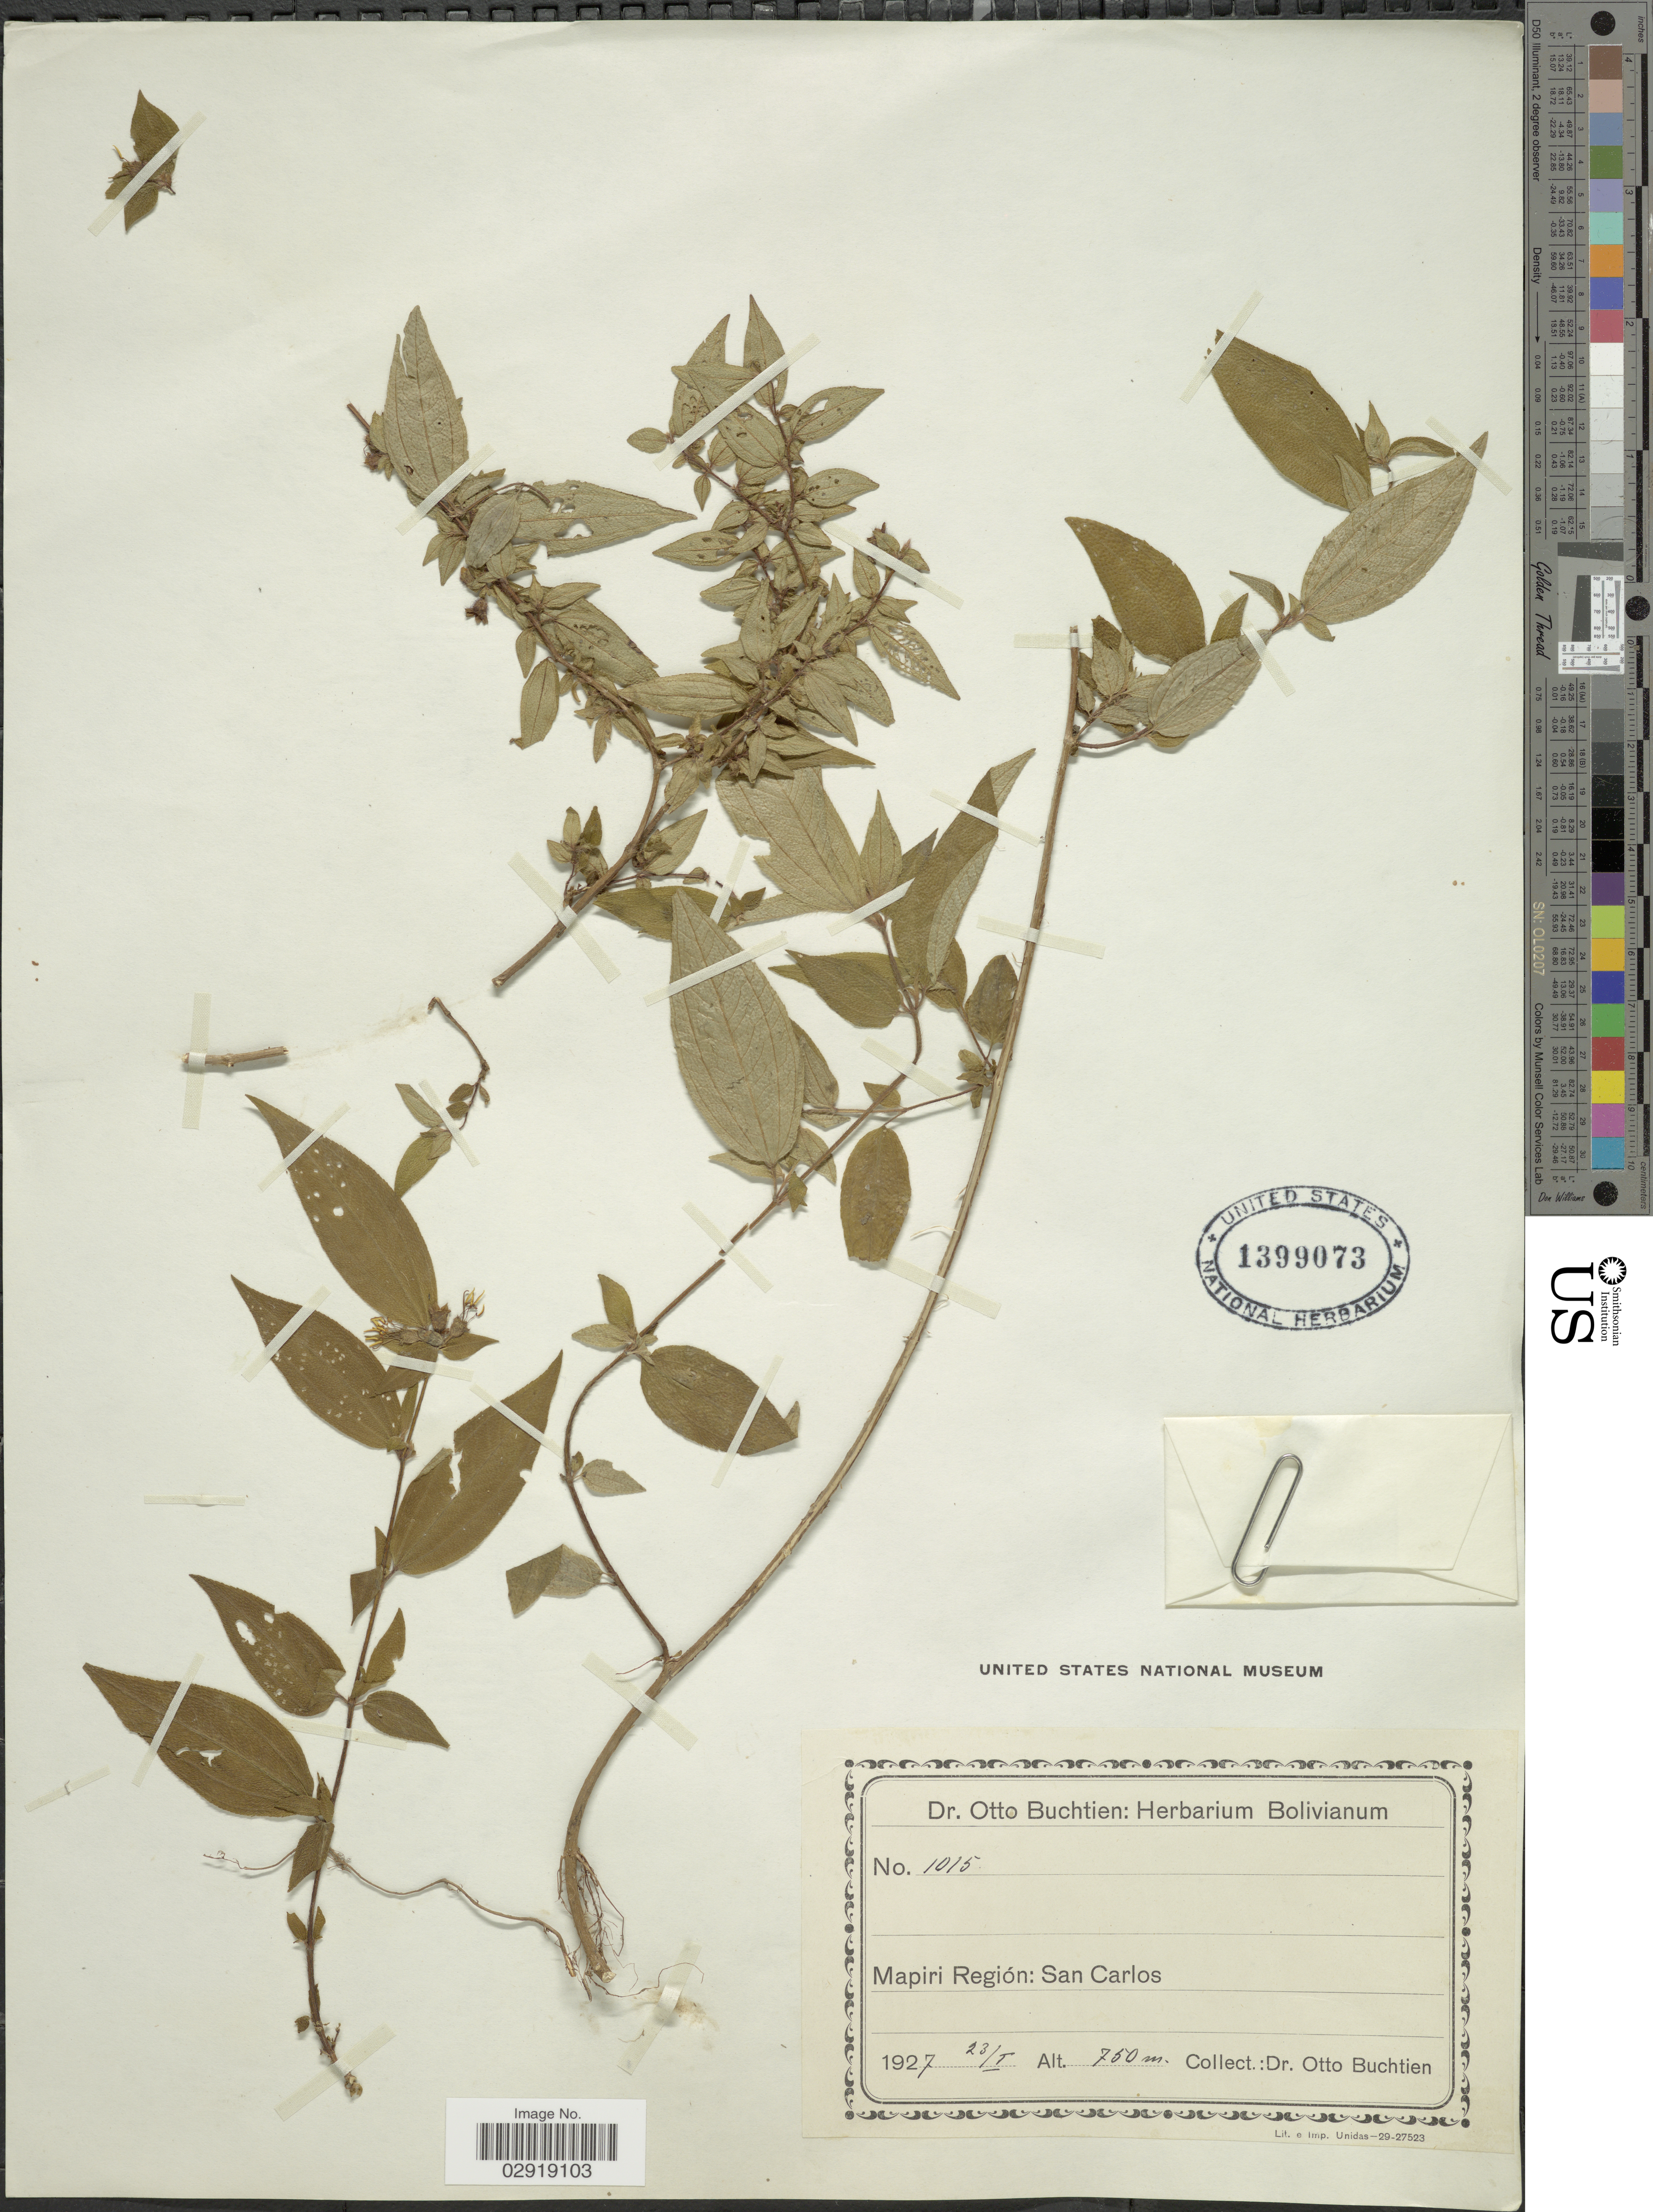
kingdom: Plantae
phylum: Tracheophyta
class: Magnoliopsida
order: Myrtales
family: Melastomataceae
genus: Chaetogastra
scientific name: Chaetogastra sp.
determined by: Michelangeli, F. A.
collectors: O. Buchtien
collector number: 1015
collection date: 1927-01-23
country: Bolivia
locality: Mapiri Región: San Carlos.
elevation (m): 750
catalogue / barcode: US 1399073